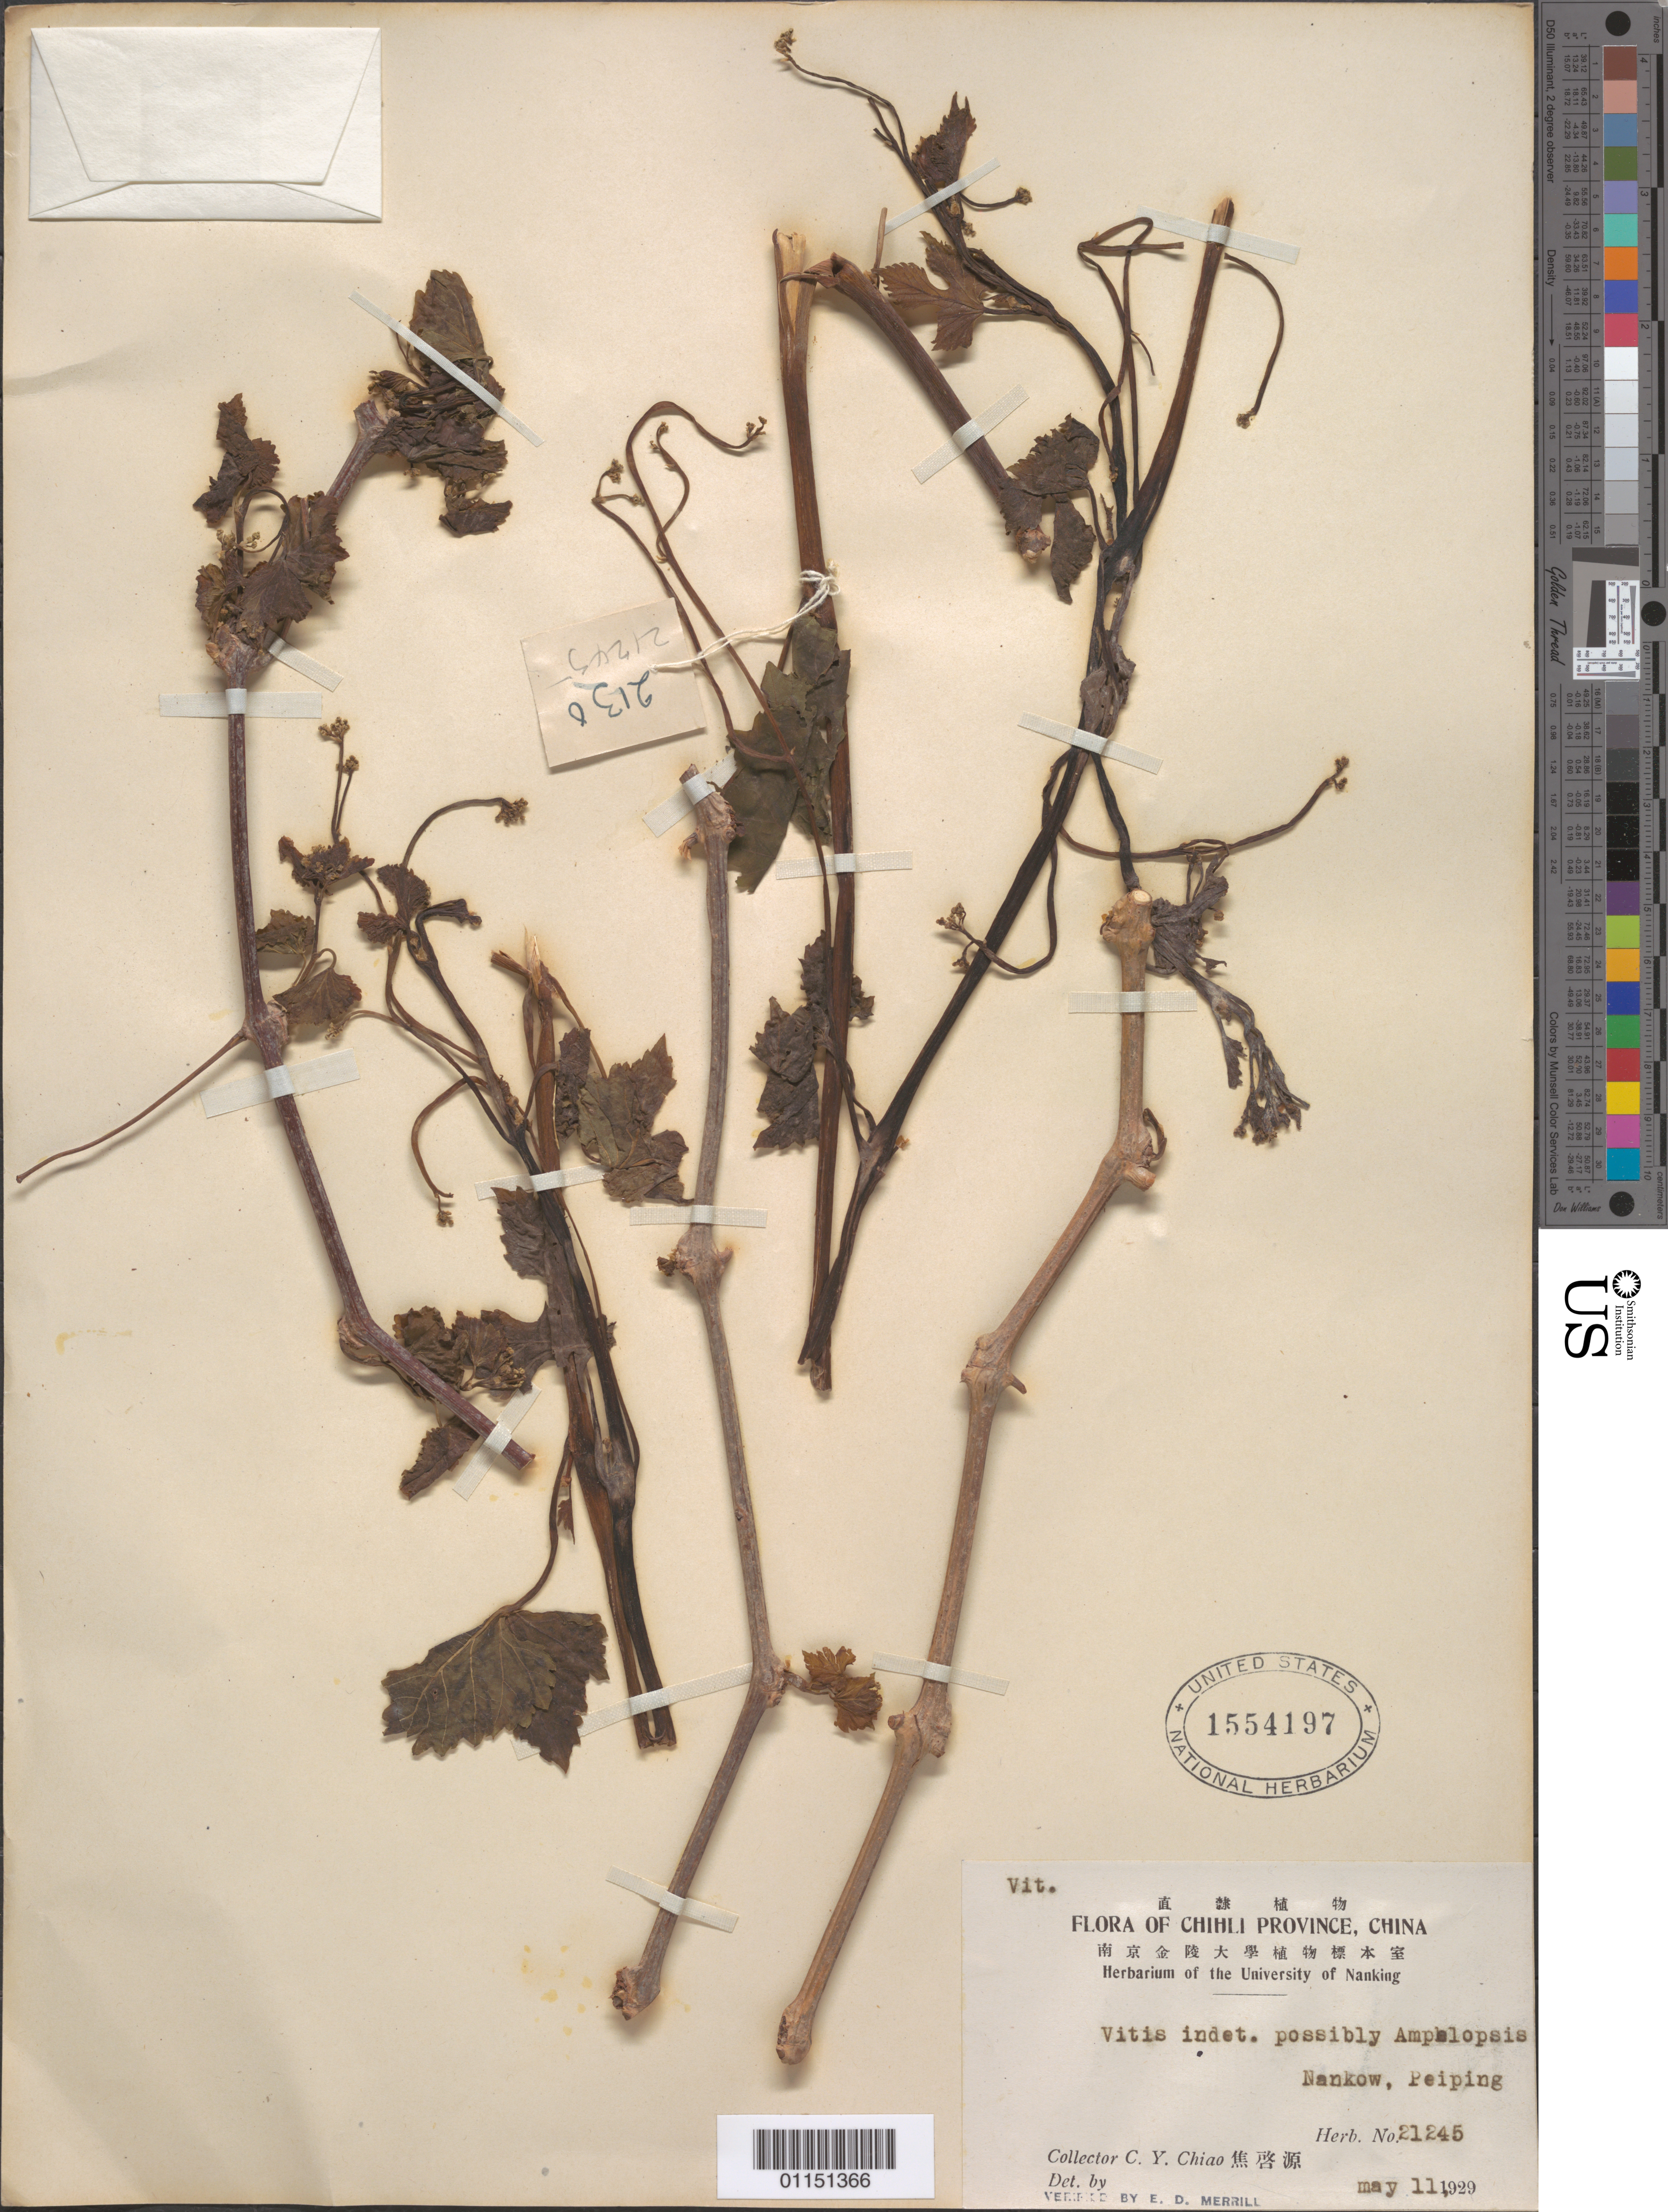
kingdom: Plantae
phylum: Tracheophyta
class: Magnoliopsida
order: Vitales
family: Vitaceae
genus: Vitis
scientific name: Vitis sp.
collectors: C. Y. Chiao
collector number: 21245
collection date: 1929-05-11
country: China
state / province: Hebei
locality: Nankow, Peiping.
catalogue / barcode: US 1554197